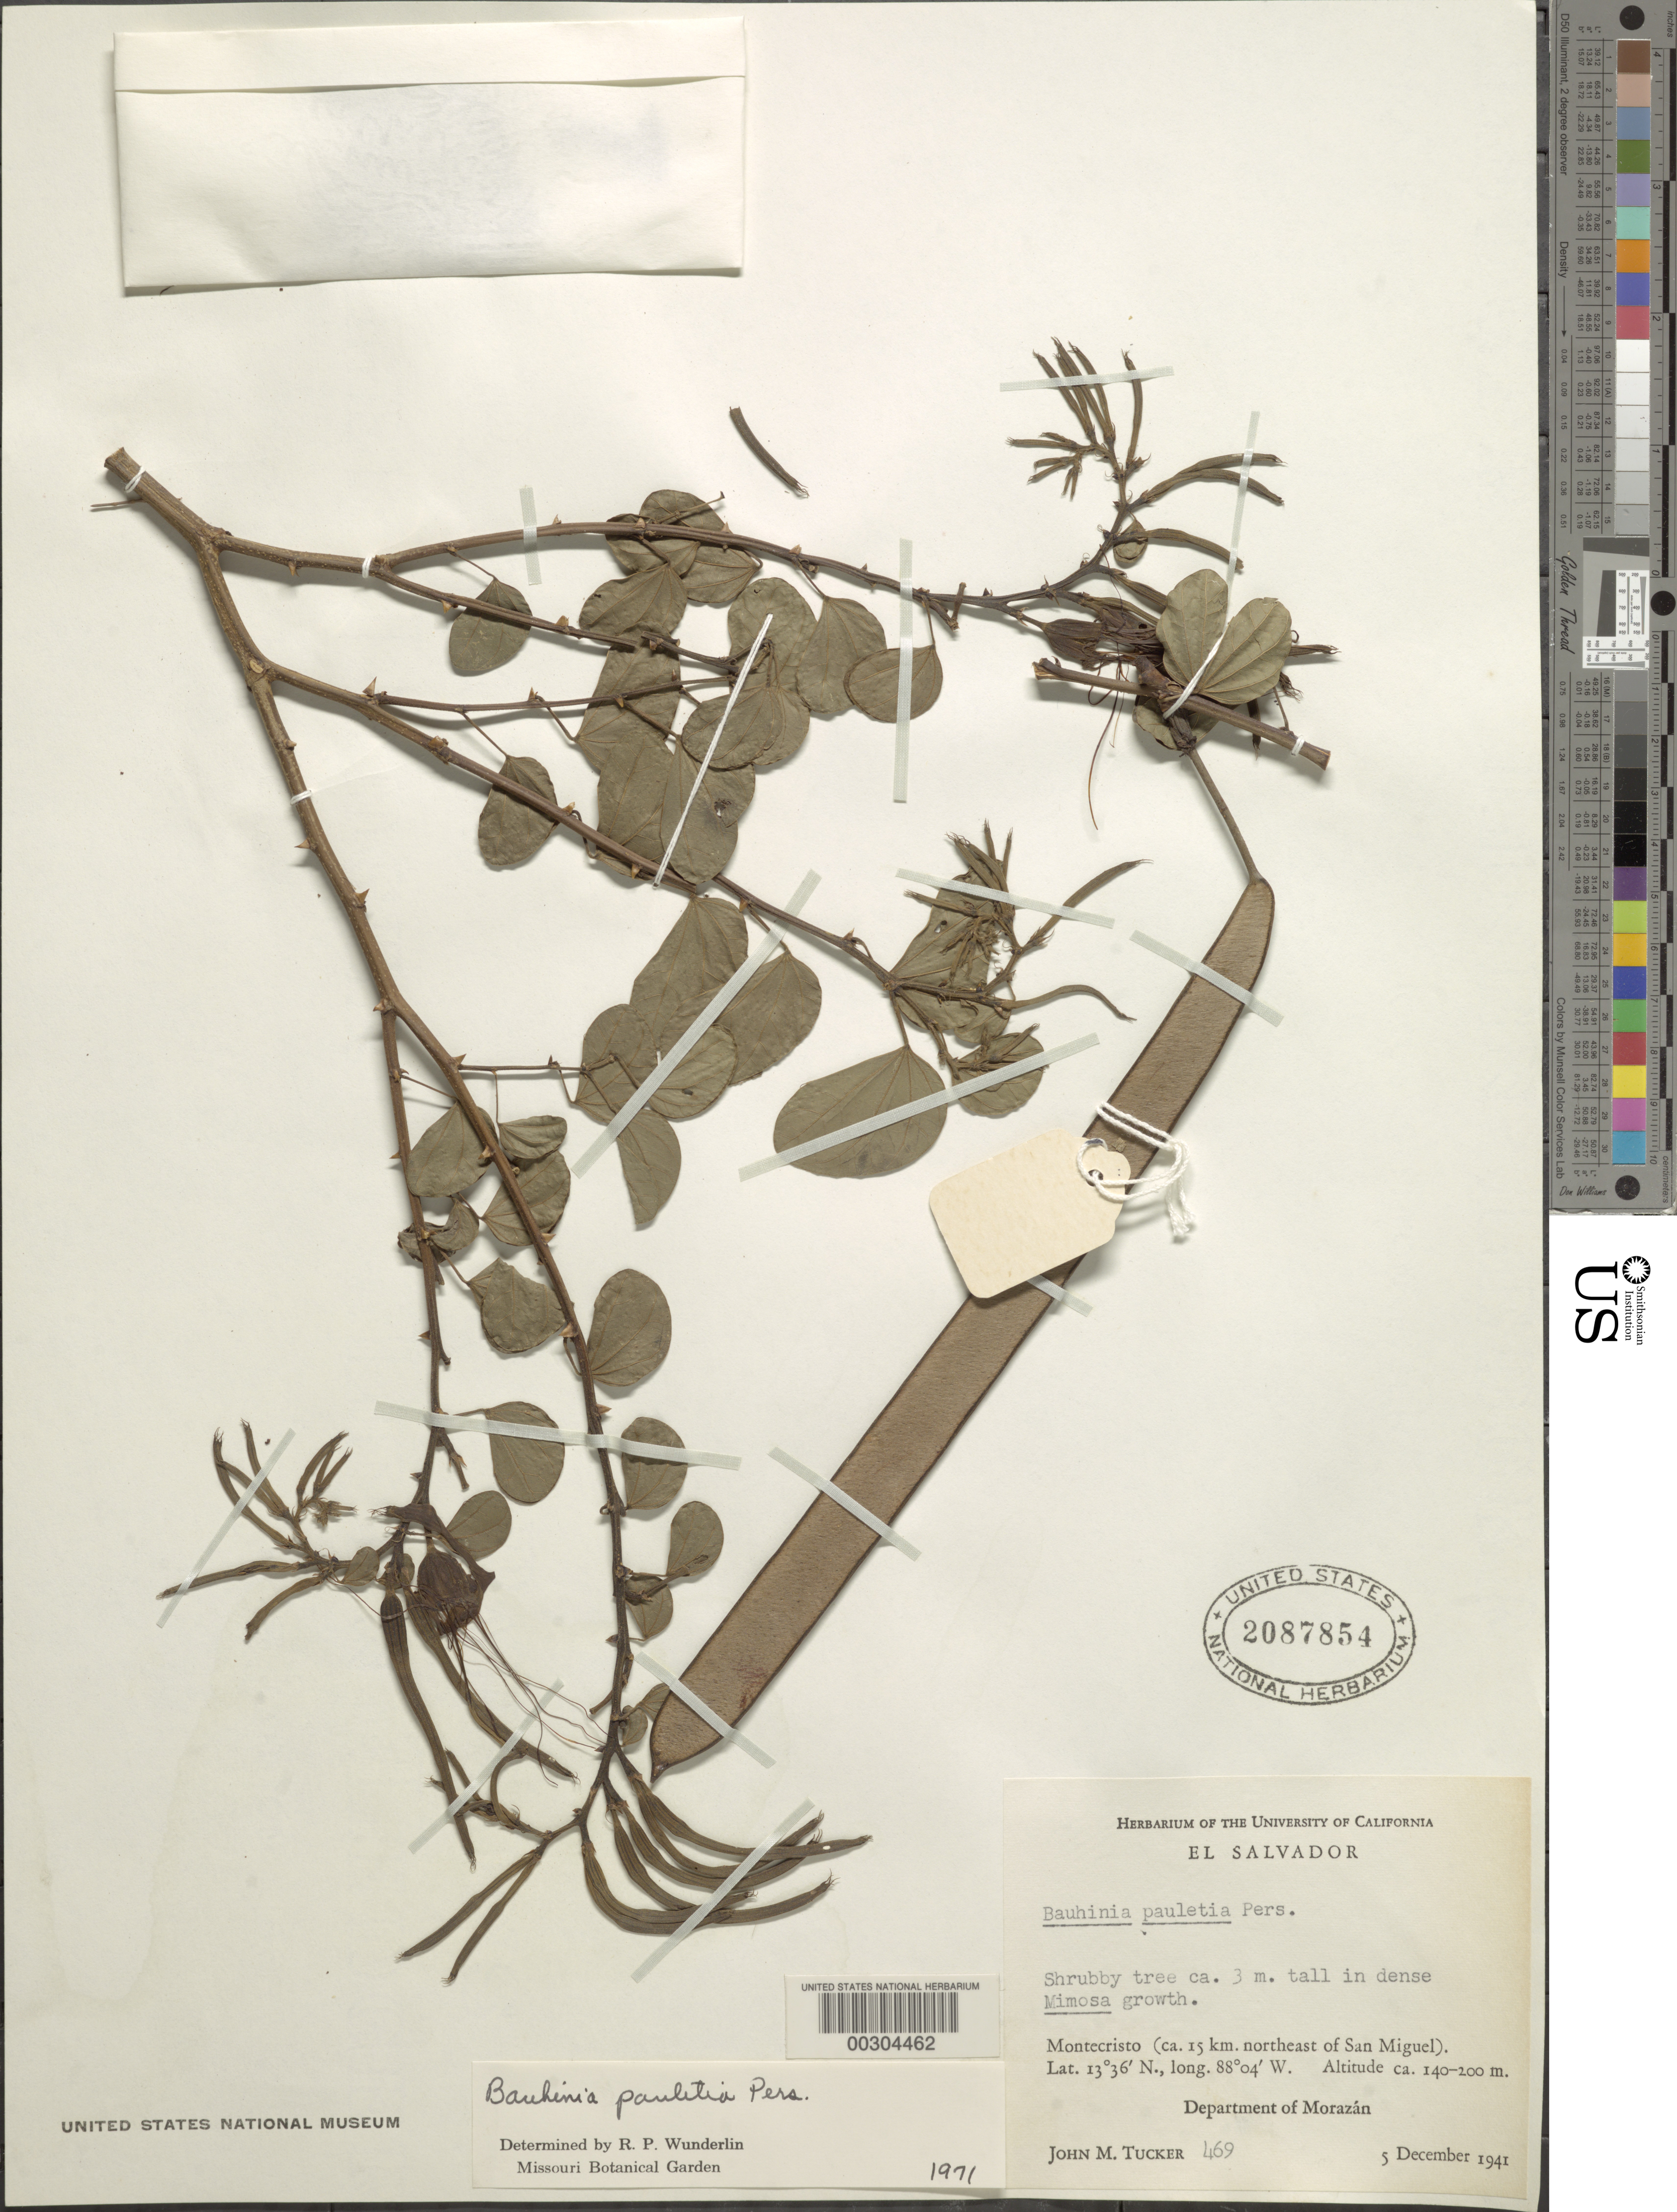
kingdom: Plantae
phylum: Tracheophyta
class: Magnoliopsida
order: Fabales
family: Fabaceae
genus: Bauhinia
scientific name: Bauhinia pauletia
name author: Pers.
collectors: J. M. Tucker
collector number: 469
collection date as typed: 05 Dec 1941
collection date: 1941-12-05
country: El Salvador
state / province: Morazán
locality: Montecristo, ca 15 km ne of san miguel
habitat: Dense growth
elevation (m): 140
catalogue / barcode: US 2087854